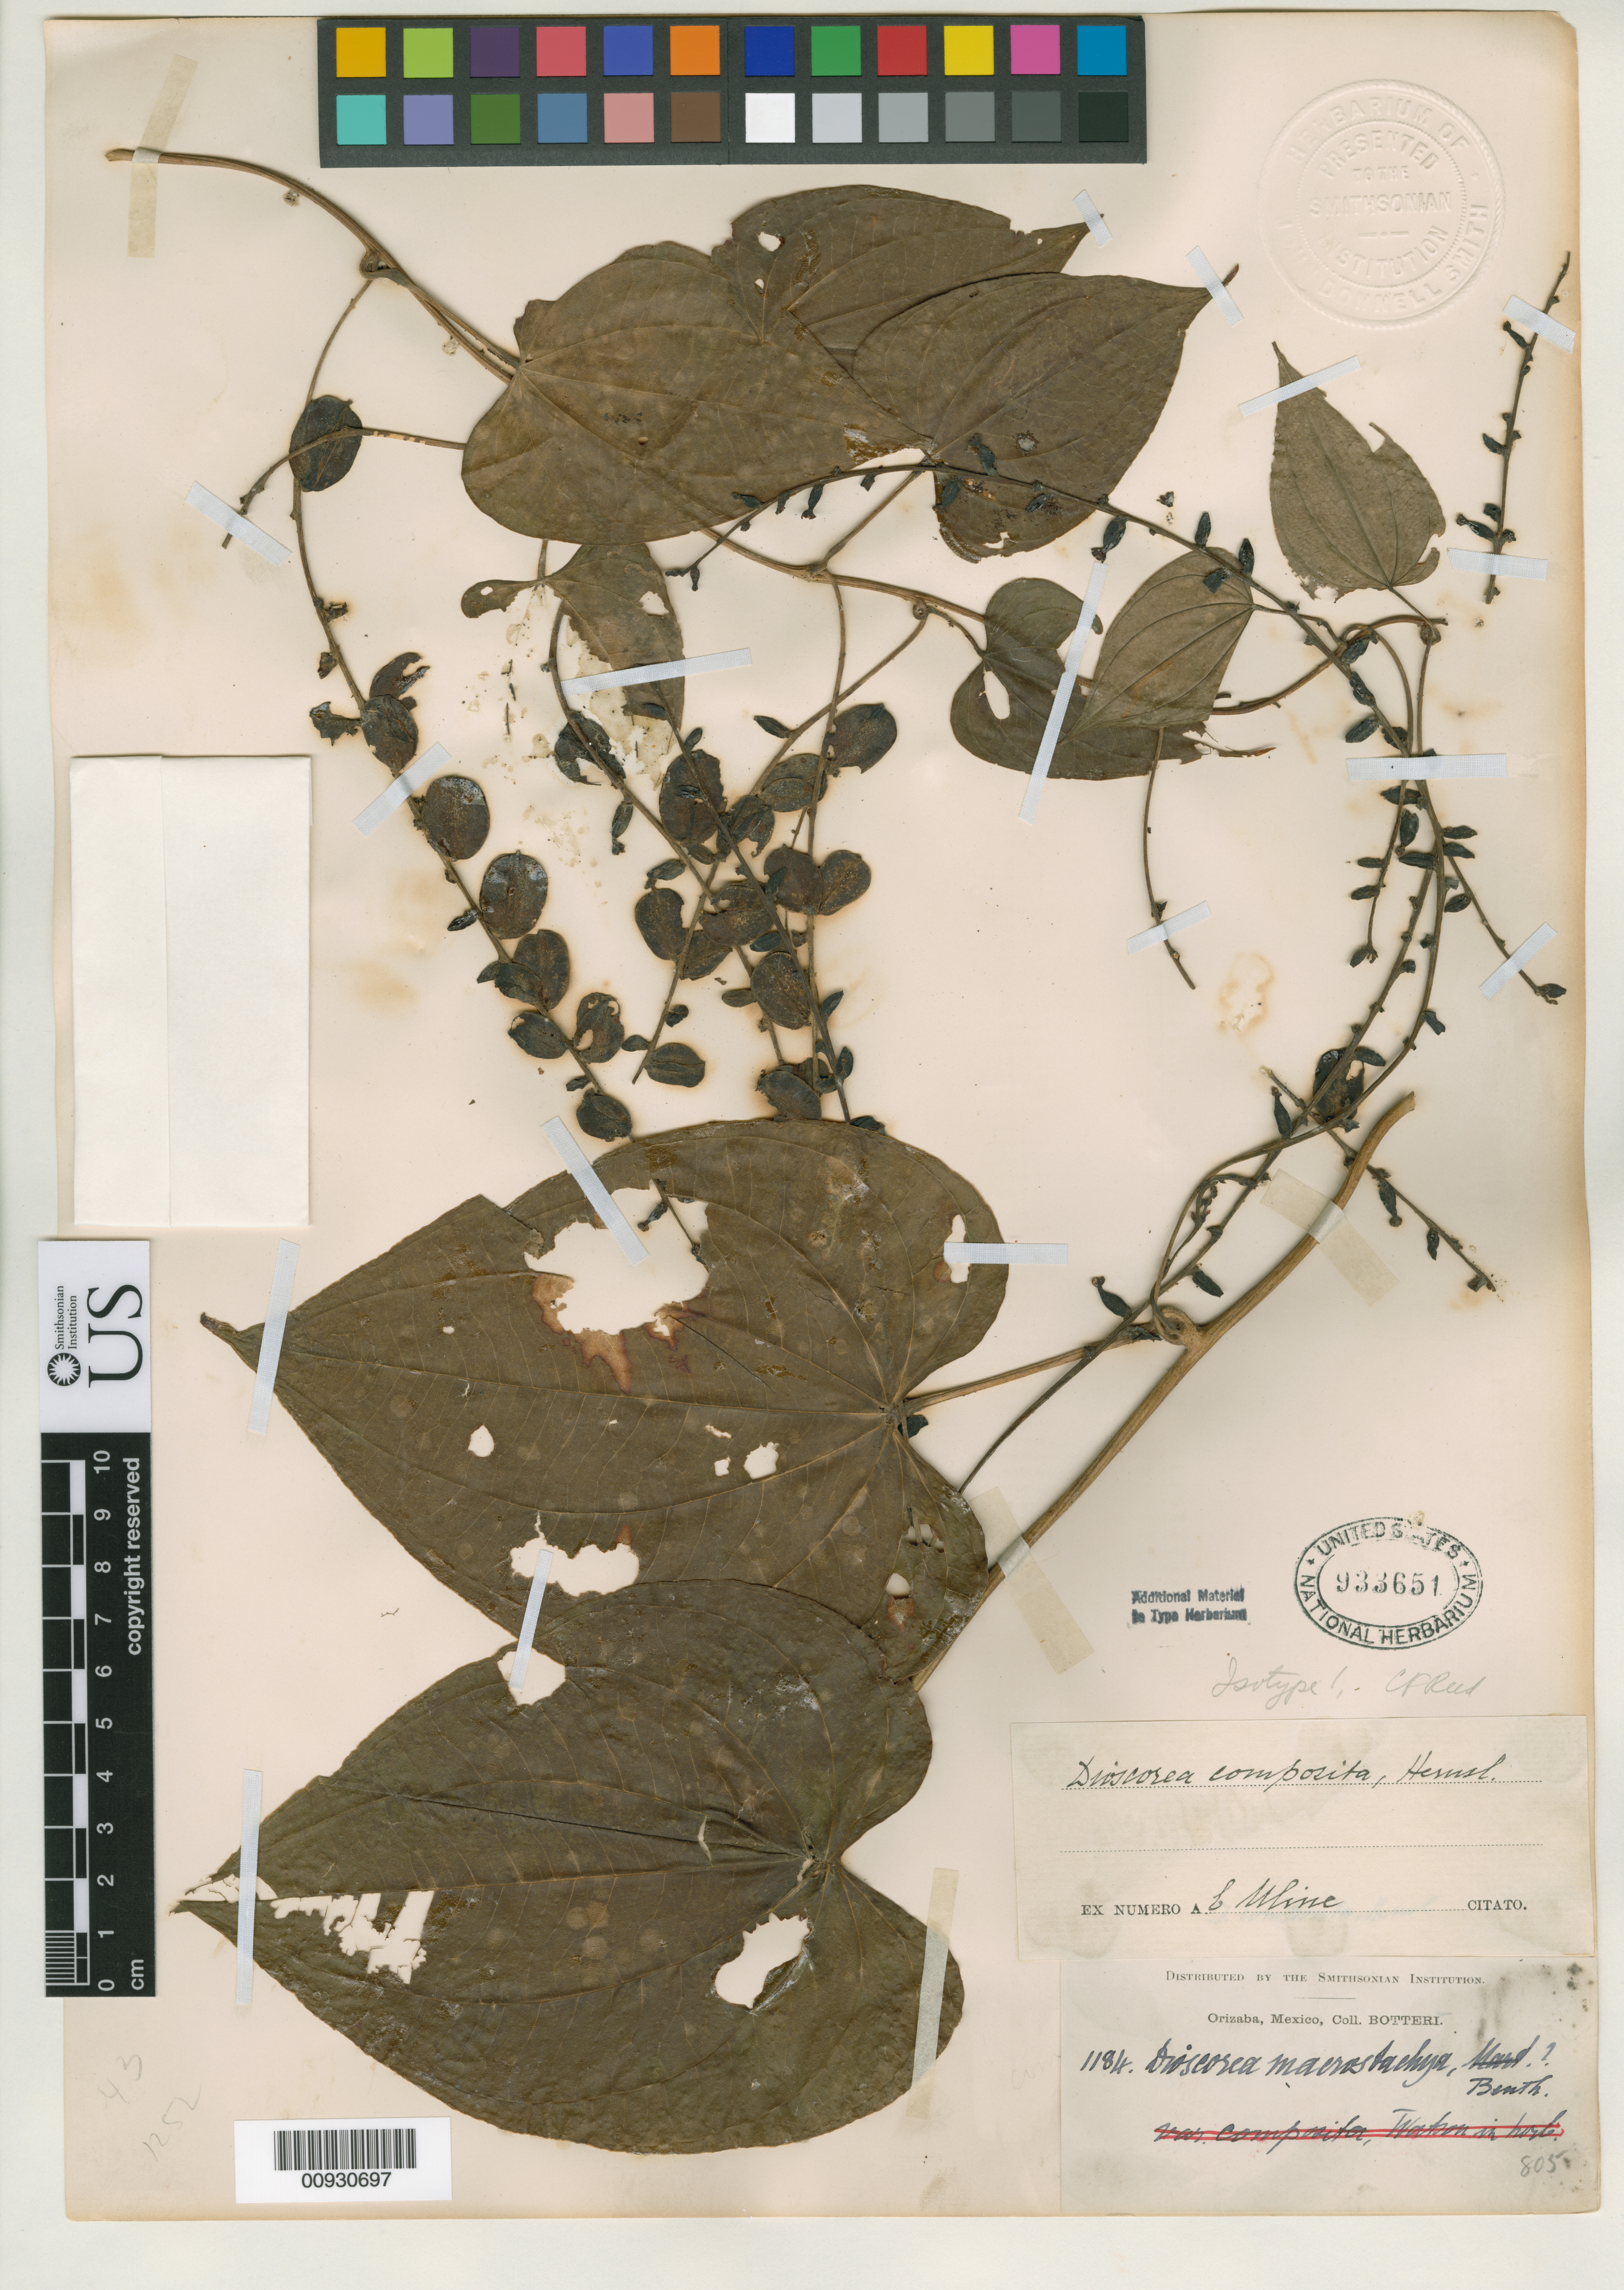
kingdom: Plantae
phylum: Tracheophyta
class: Liliopsida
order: Dioscoreales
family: Dioscoreaceae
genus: Dioscorea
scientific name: Dioscorea composita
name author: Hemsl.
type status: Isotype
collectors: M. Botteri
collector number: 1184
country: Mexico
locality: Orizaba.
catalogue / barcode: US 933651